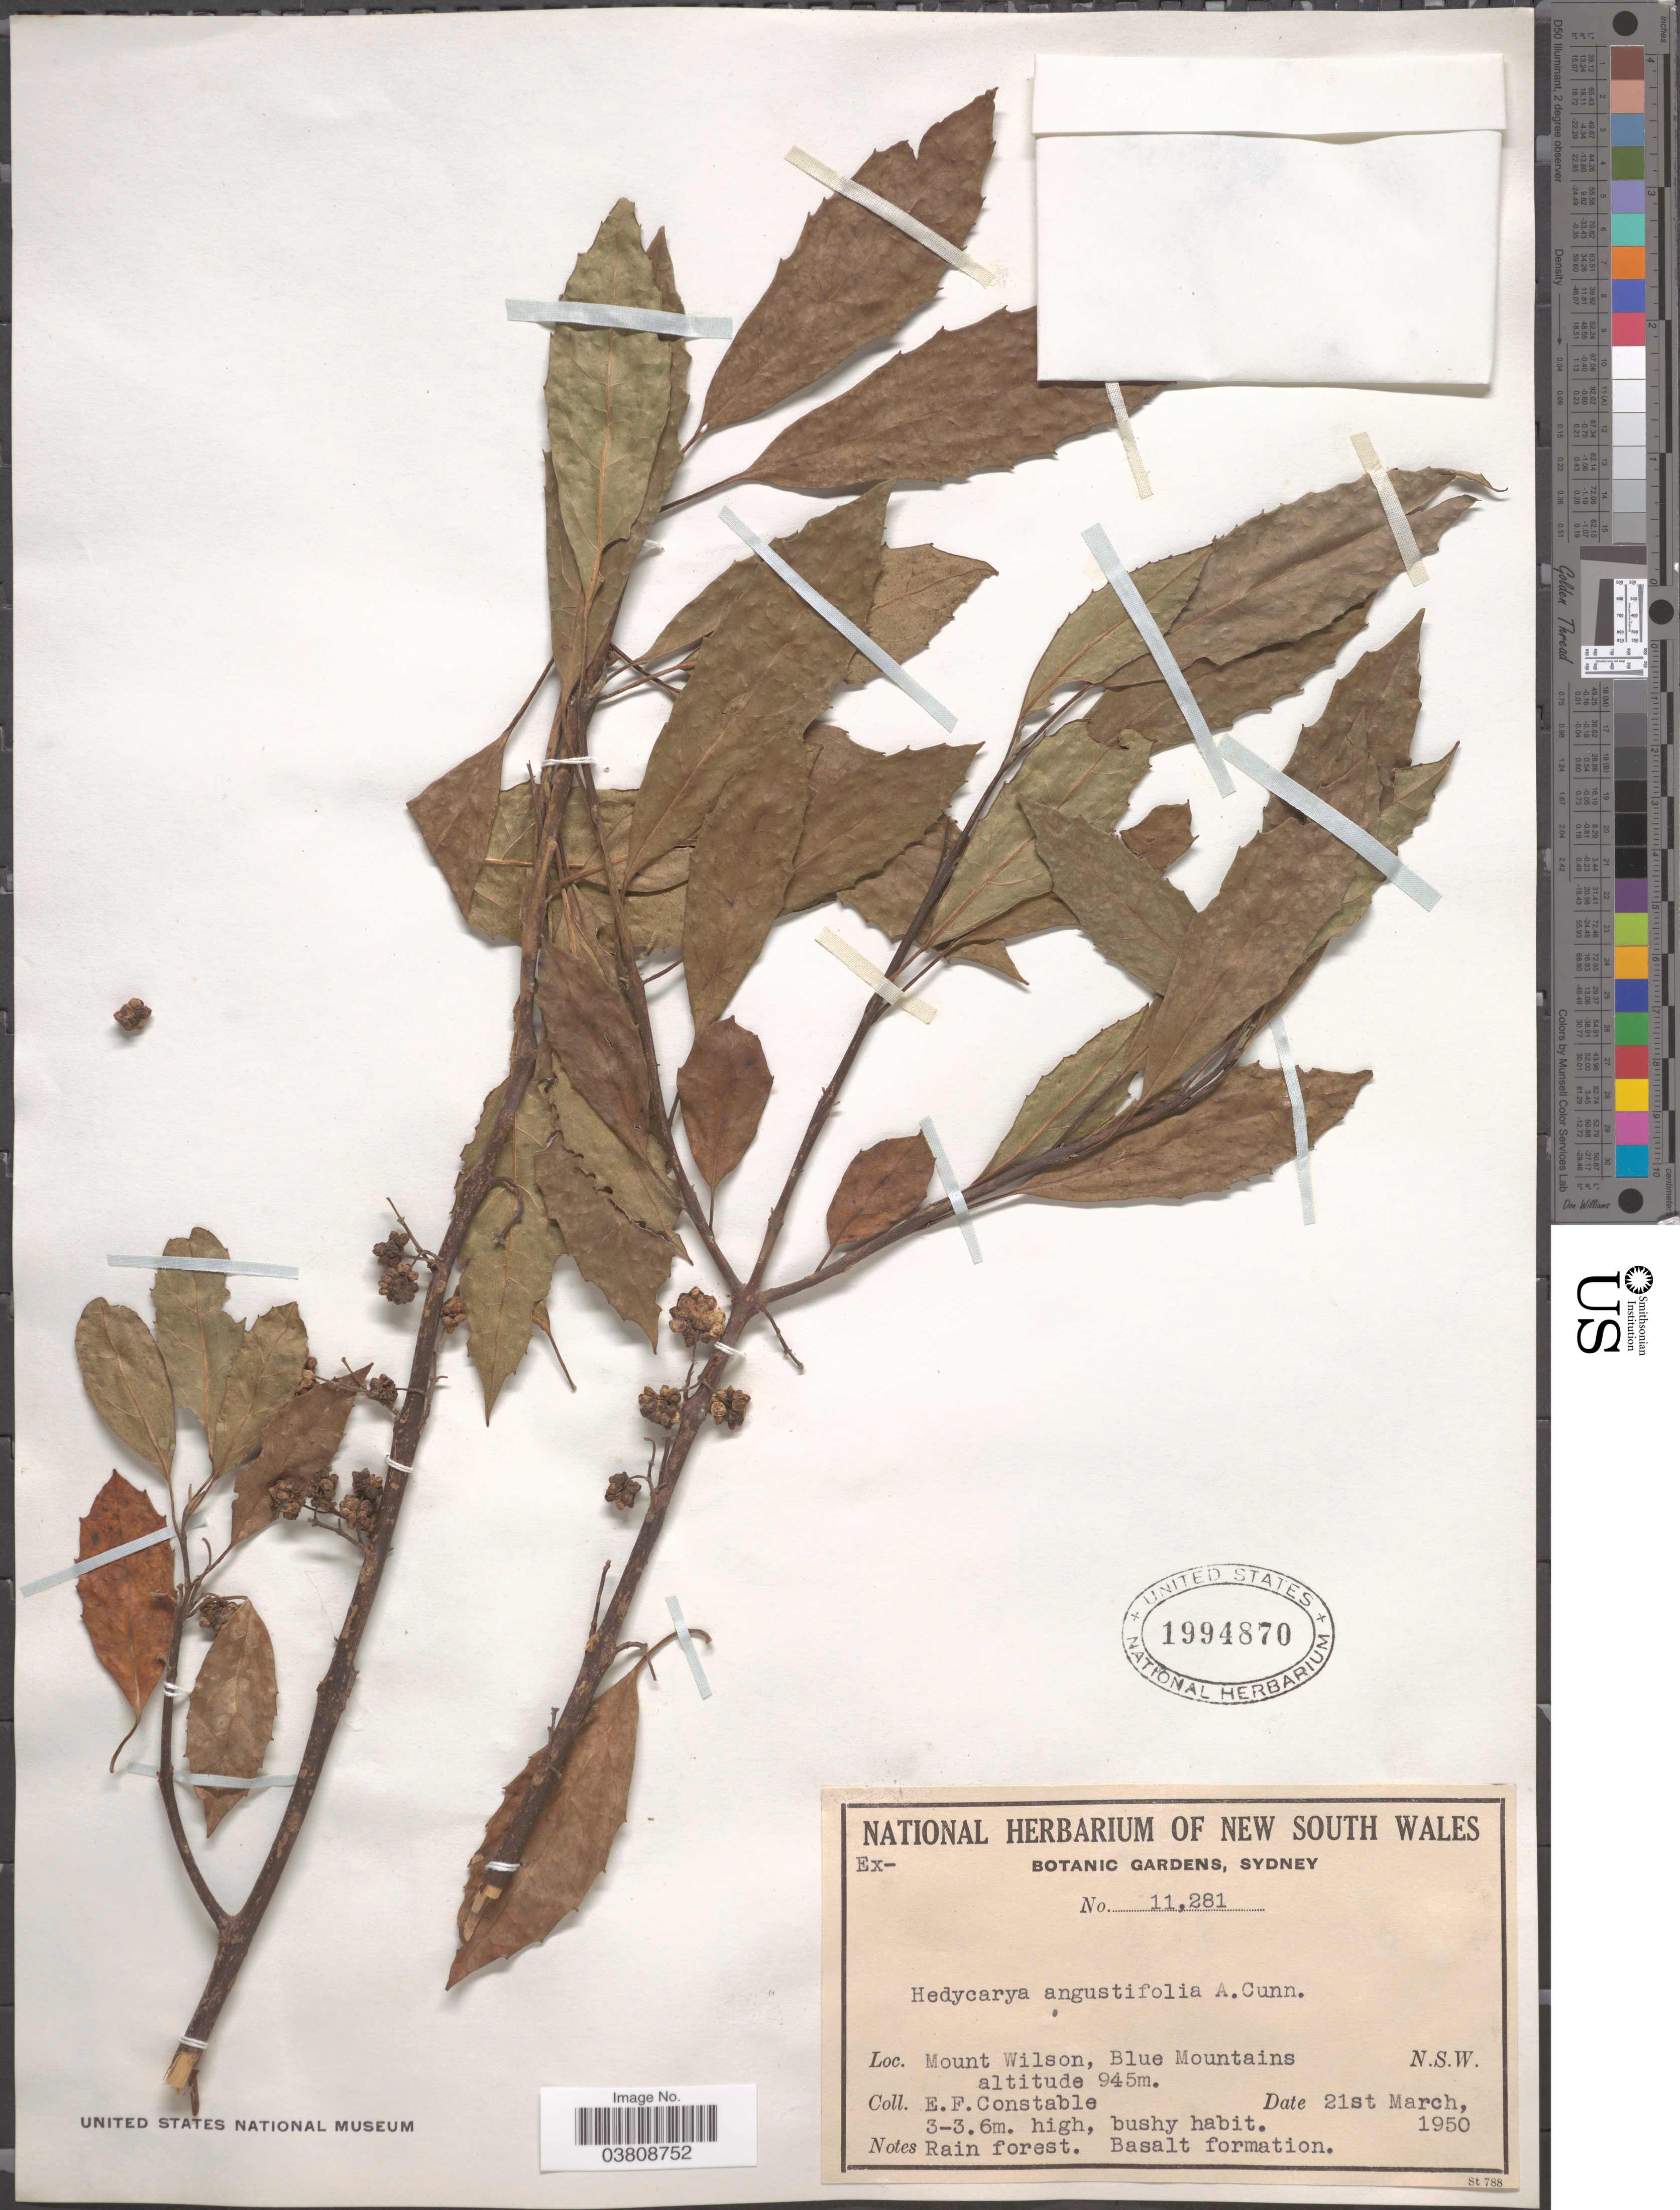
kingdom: Plantae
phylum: Tracheophyta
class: Magnoliopsida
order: Laurales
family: Monimiaceae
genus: Hedycarya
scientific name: Hedycarya angustifolia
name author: A. Cunn.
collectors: E. F. Constable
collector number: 11281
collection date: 1950-03-21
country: Australia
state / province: New South Wales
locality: Mount Wilson, Blue Mountains.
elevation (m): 945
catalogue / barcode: US 1994870